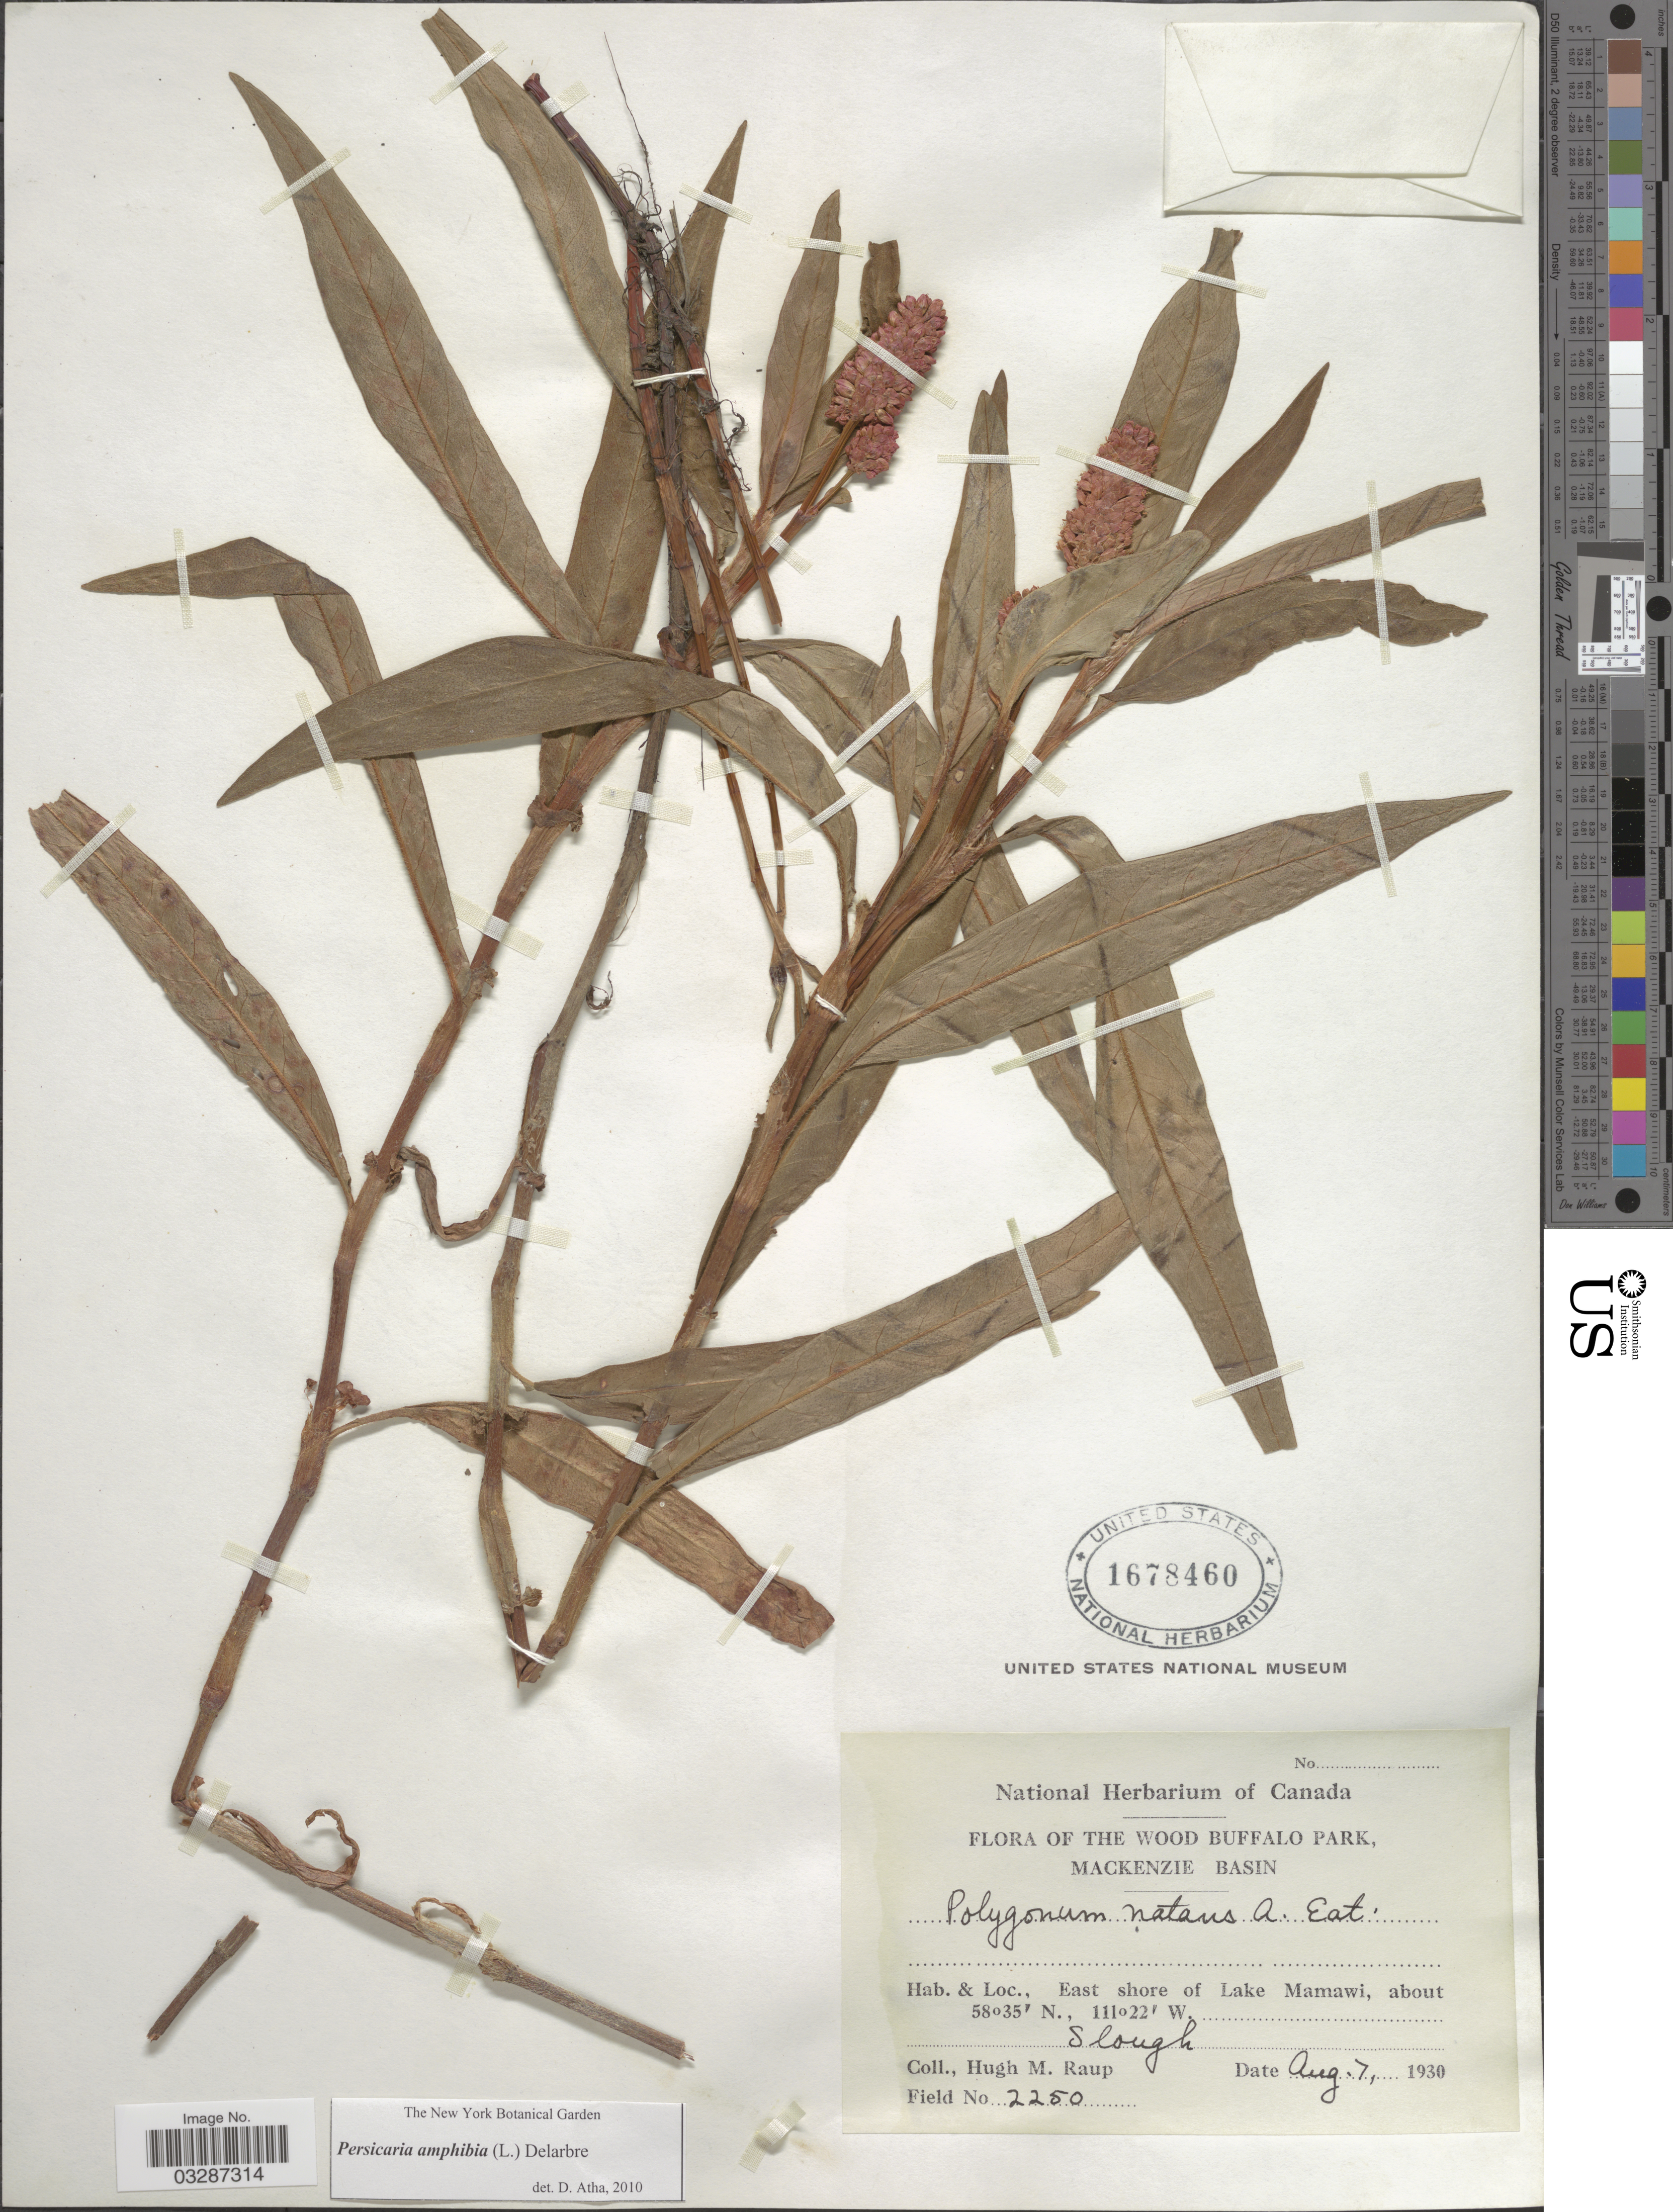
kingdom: Plantae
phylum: Tracheophyta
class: Magnoliopsida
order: Caryophyllales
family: Polygonaceae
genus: Persicaria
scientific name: Persicaria amphibia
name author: (L.) Delarbre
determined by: Atha, D. E.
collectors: H. Raup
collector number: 2250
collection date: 1930-08-07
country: Canada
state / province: Alberta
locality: The Wood Buffalo Park, Mackenzie Basin. East shore of Lake Mamawi.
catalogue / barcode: US 1678460